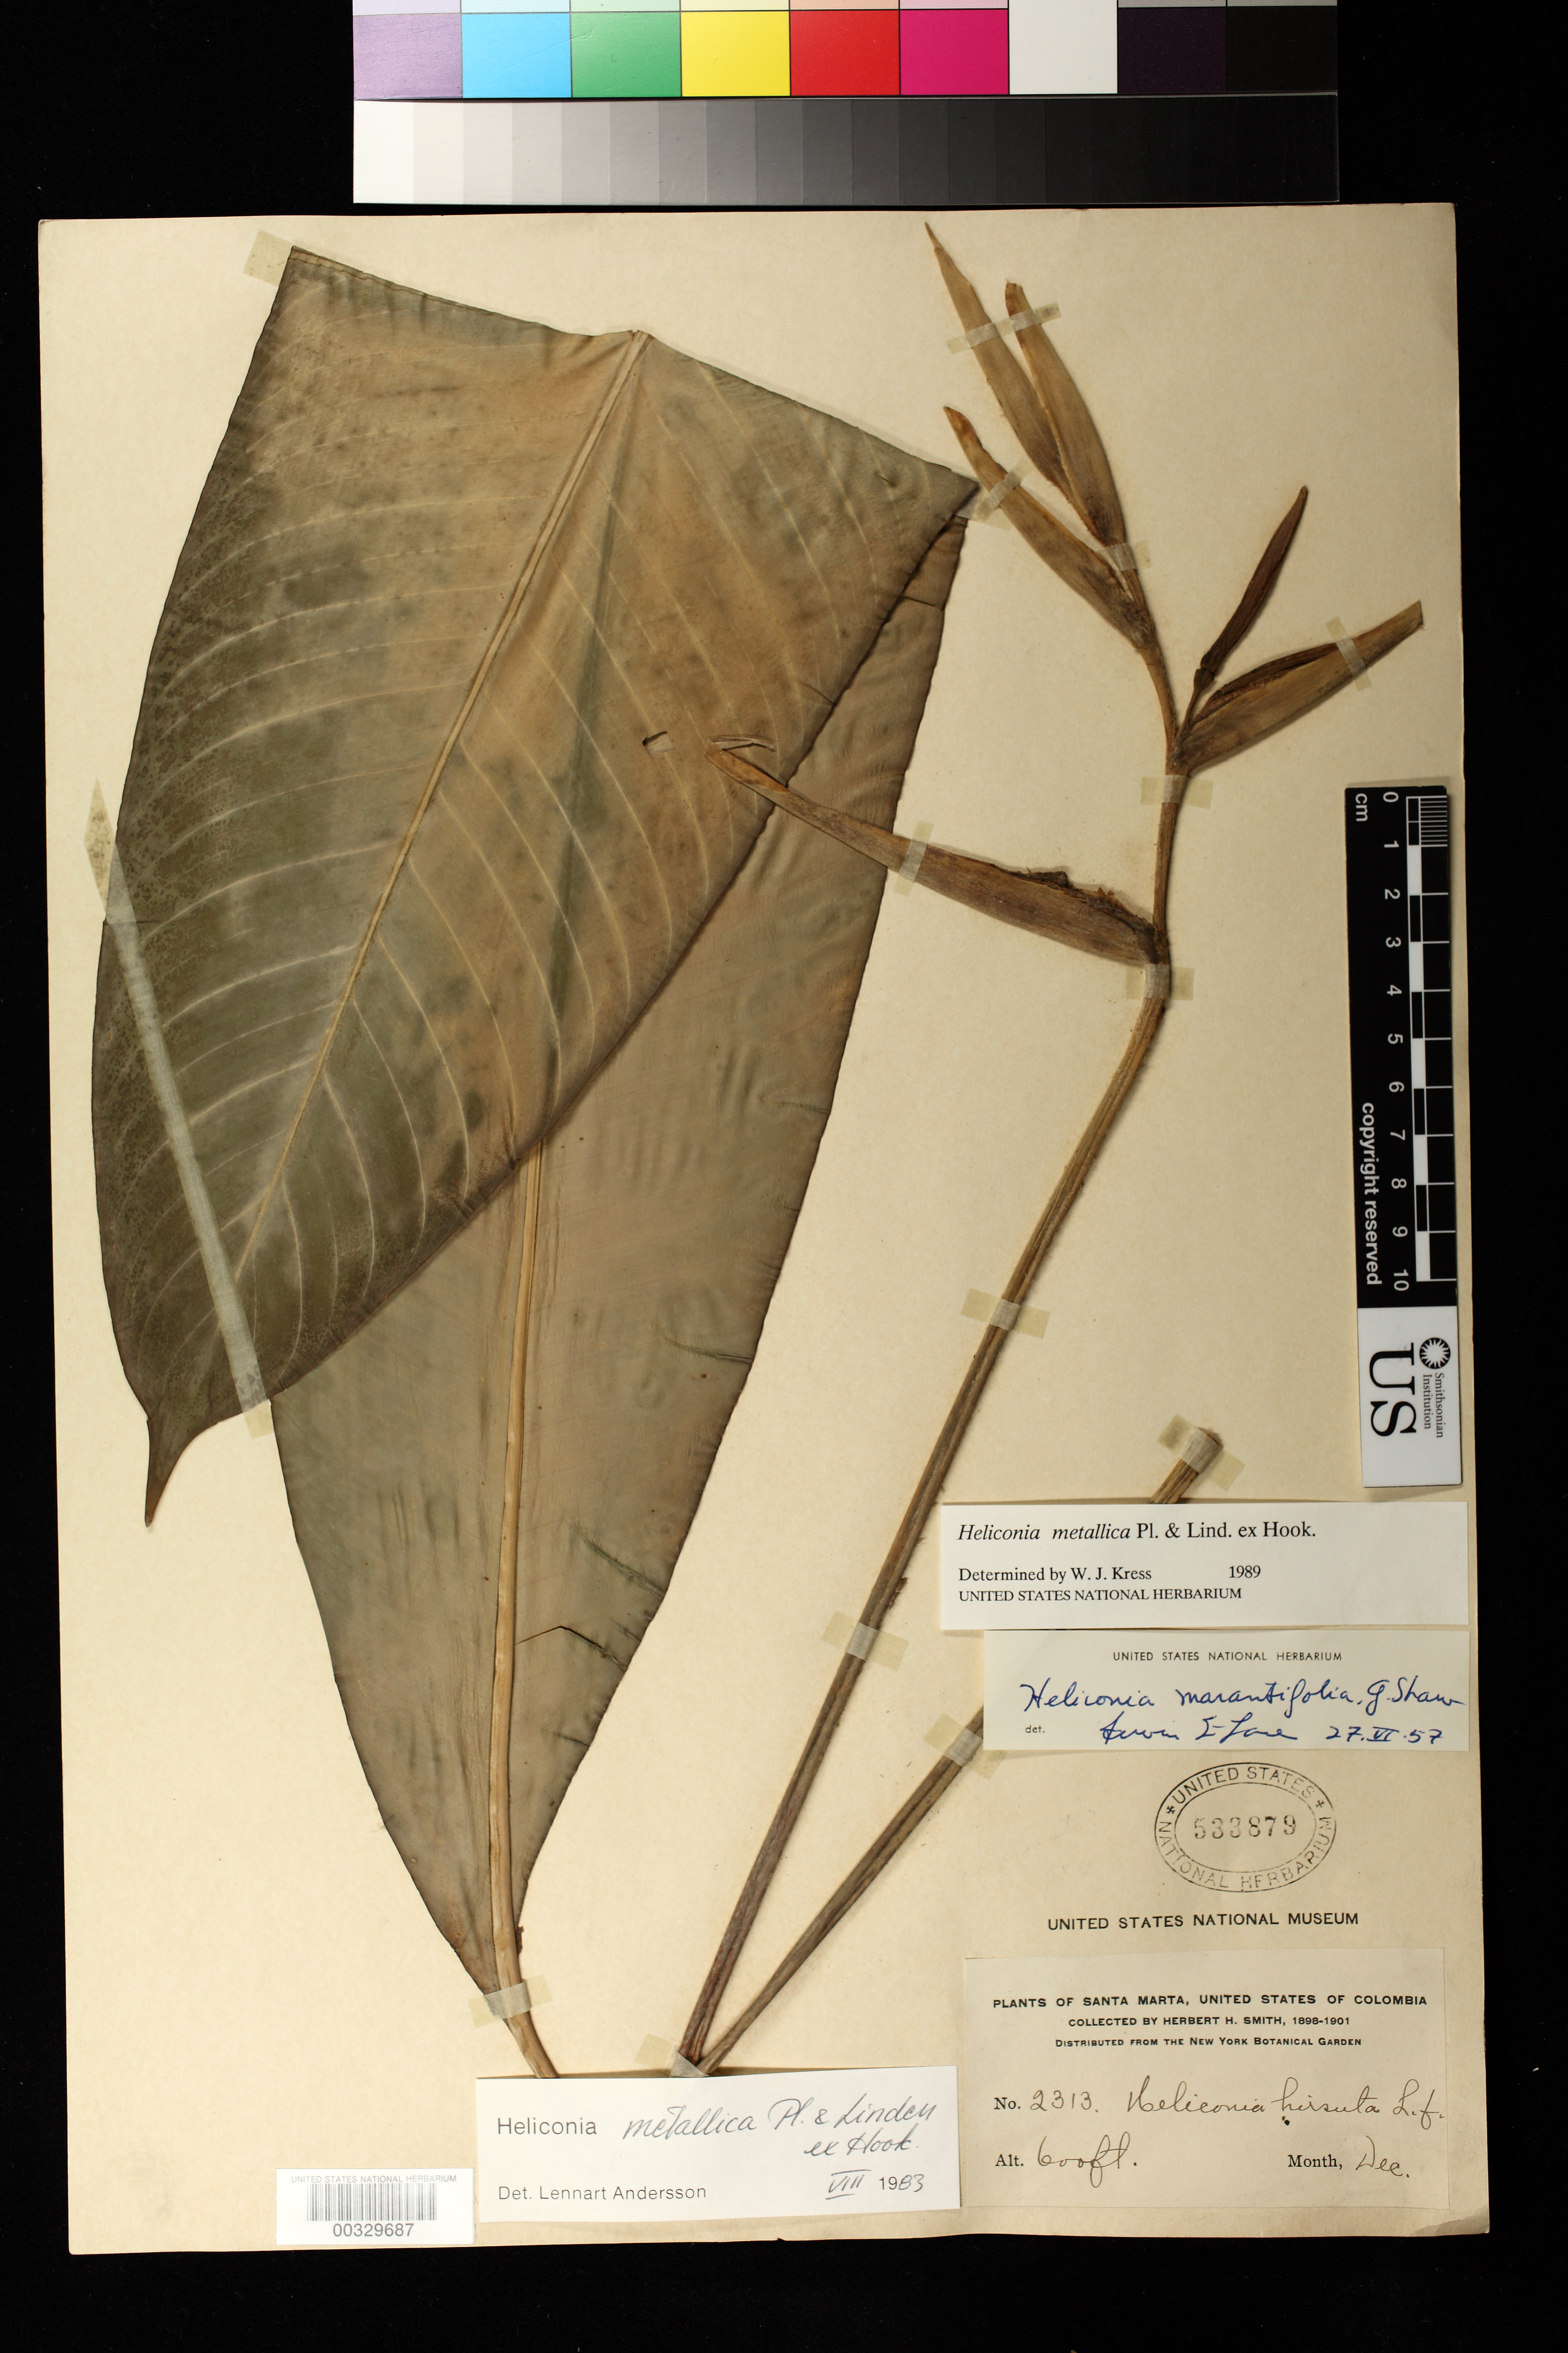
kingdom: Plantae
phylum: Tracheophyta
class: Liliopsida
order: Zingiberales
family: Heliconiaceae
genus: Heliconia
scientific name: Heliconia metallica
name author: Planch. & Linden ex Hook.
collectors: Herbert H. Smith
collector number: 2313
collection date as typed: Dec 1898 to -- Dec 1901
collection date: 1898-12/1901-12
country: Colombia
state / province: Magdalena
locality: Plants of Santa Marta, united states of Colombia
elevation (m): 183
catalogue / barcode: US 533879